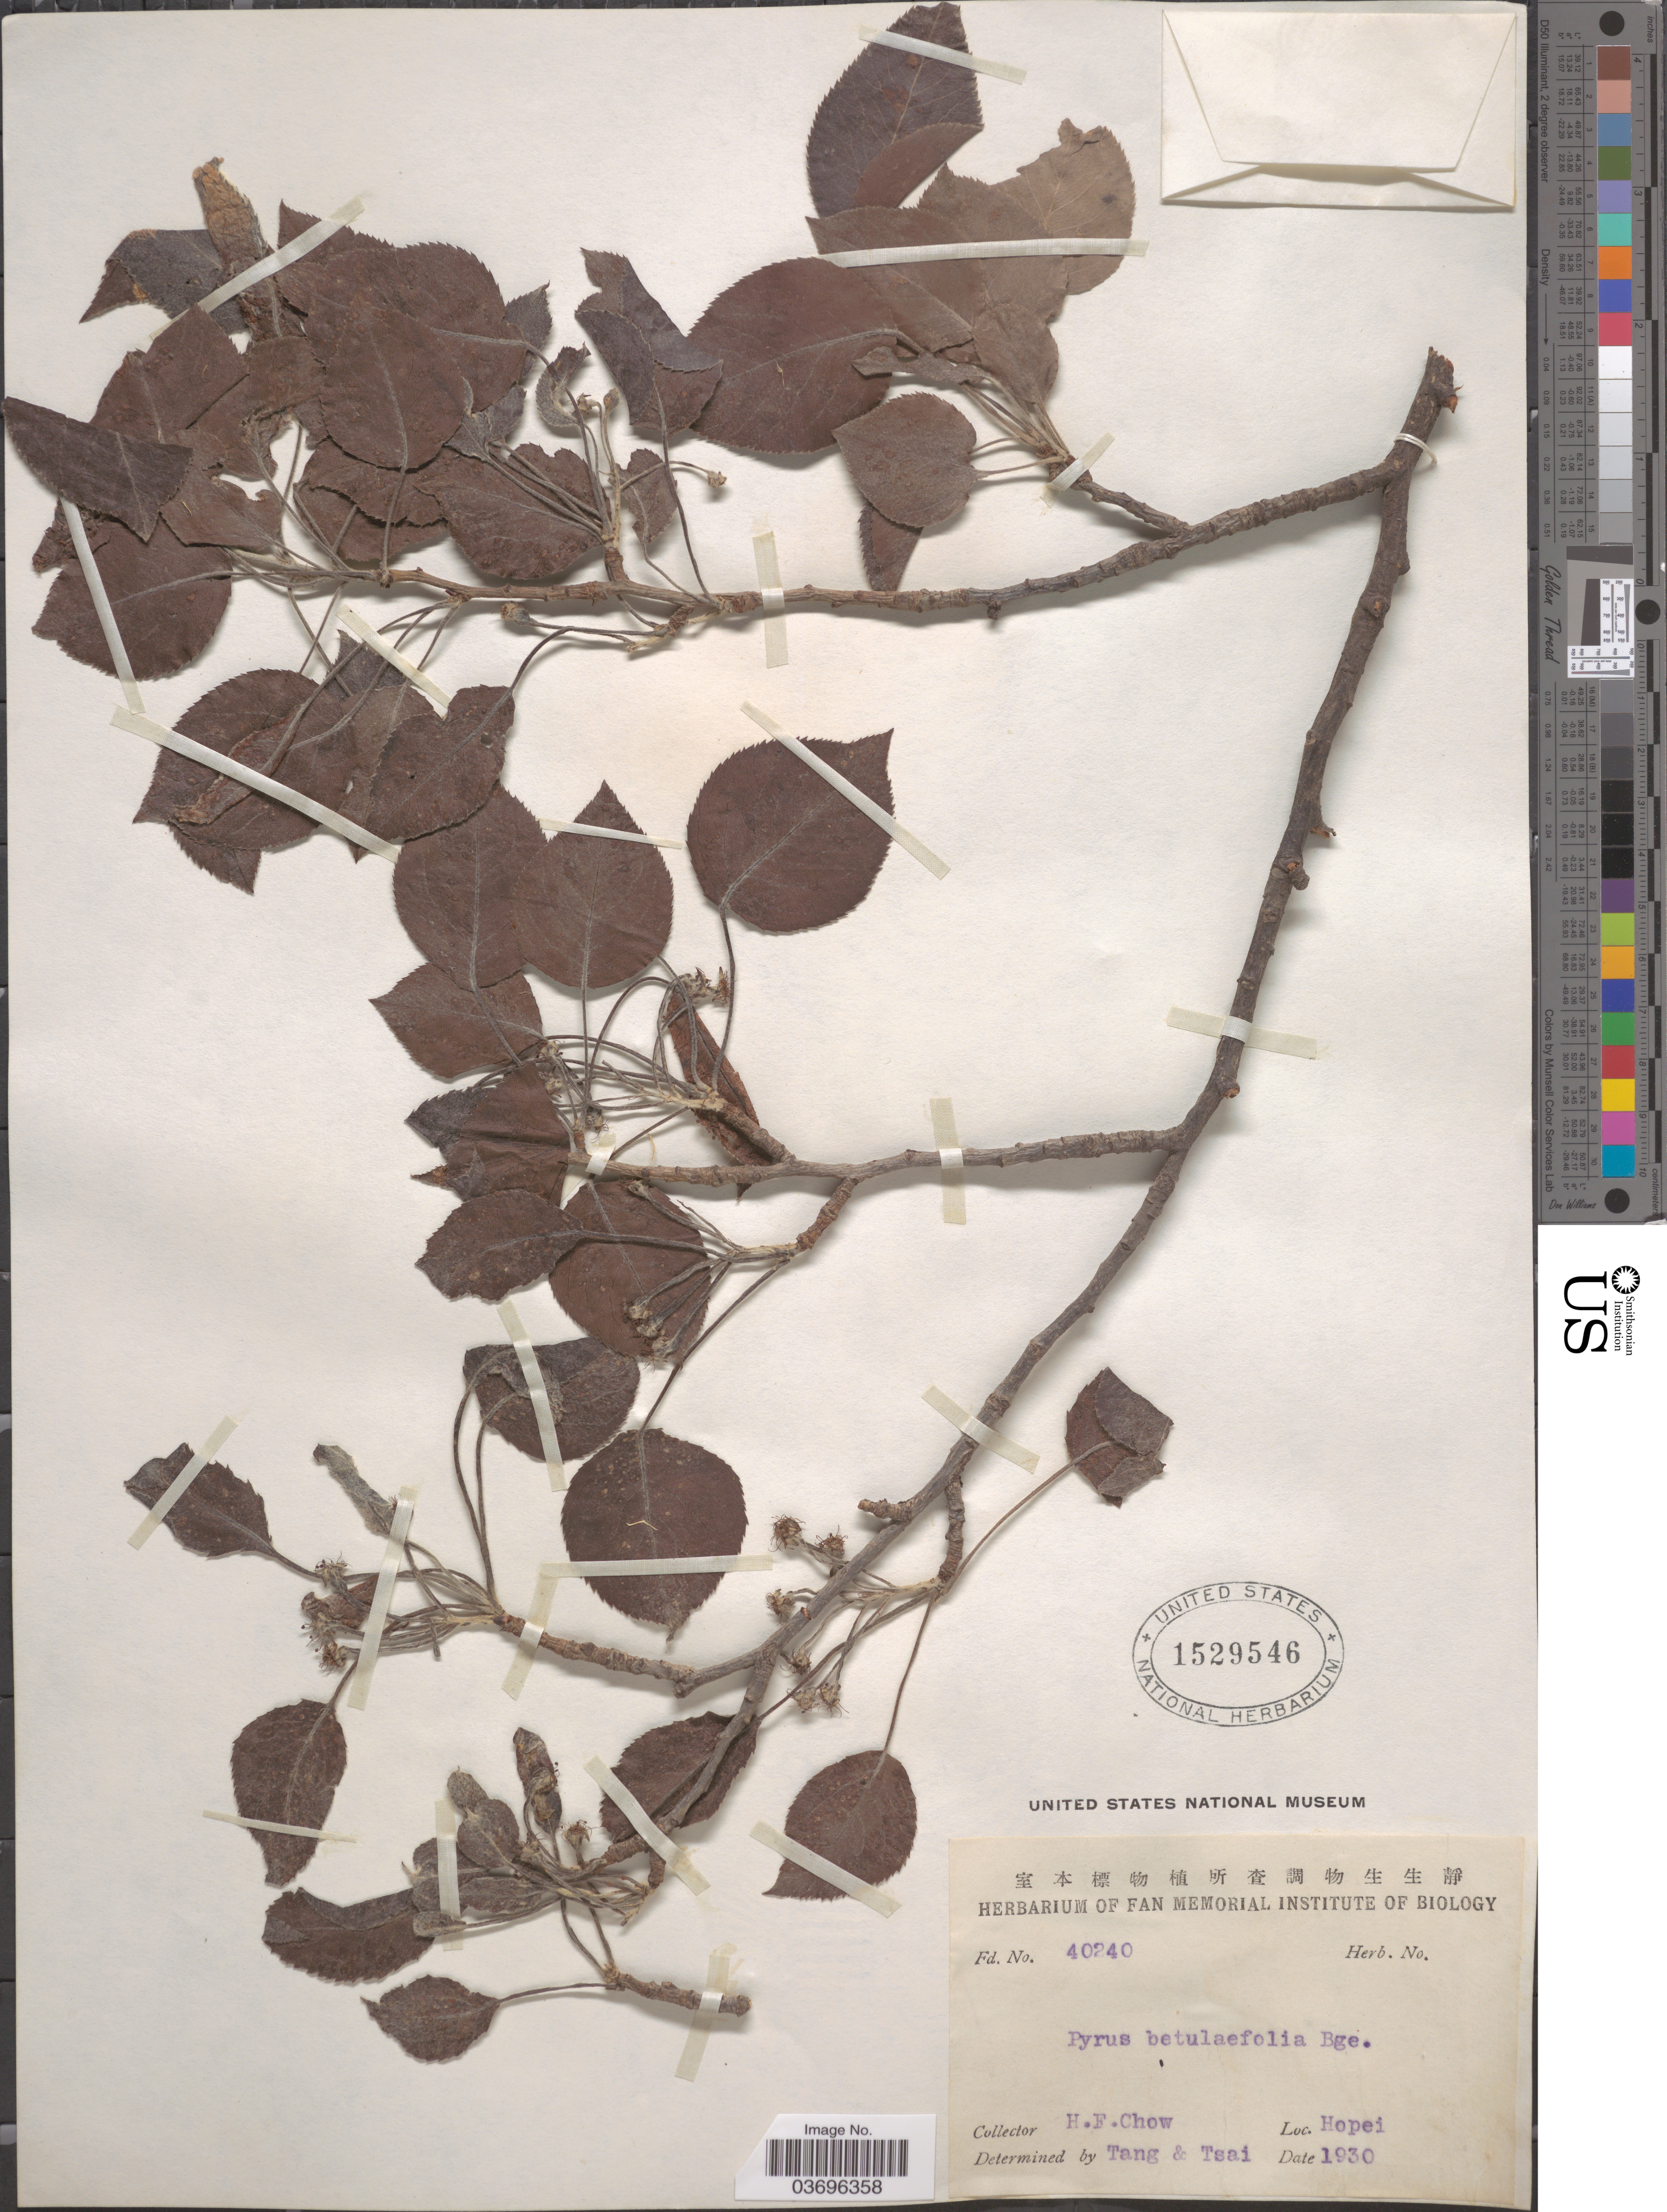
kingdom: Plantae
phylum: Tracheophyta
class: Magnoliopsida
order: Rosales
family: Rosaceae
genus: Pyrus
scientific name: Pyrus betulifolia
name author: Bunge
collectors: H. Chow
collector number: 40240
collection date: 1930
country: China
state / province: Hebei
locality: Hopei.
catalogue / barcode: US 1529546